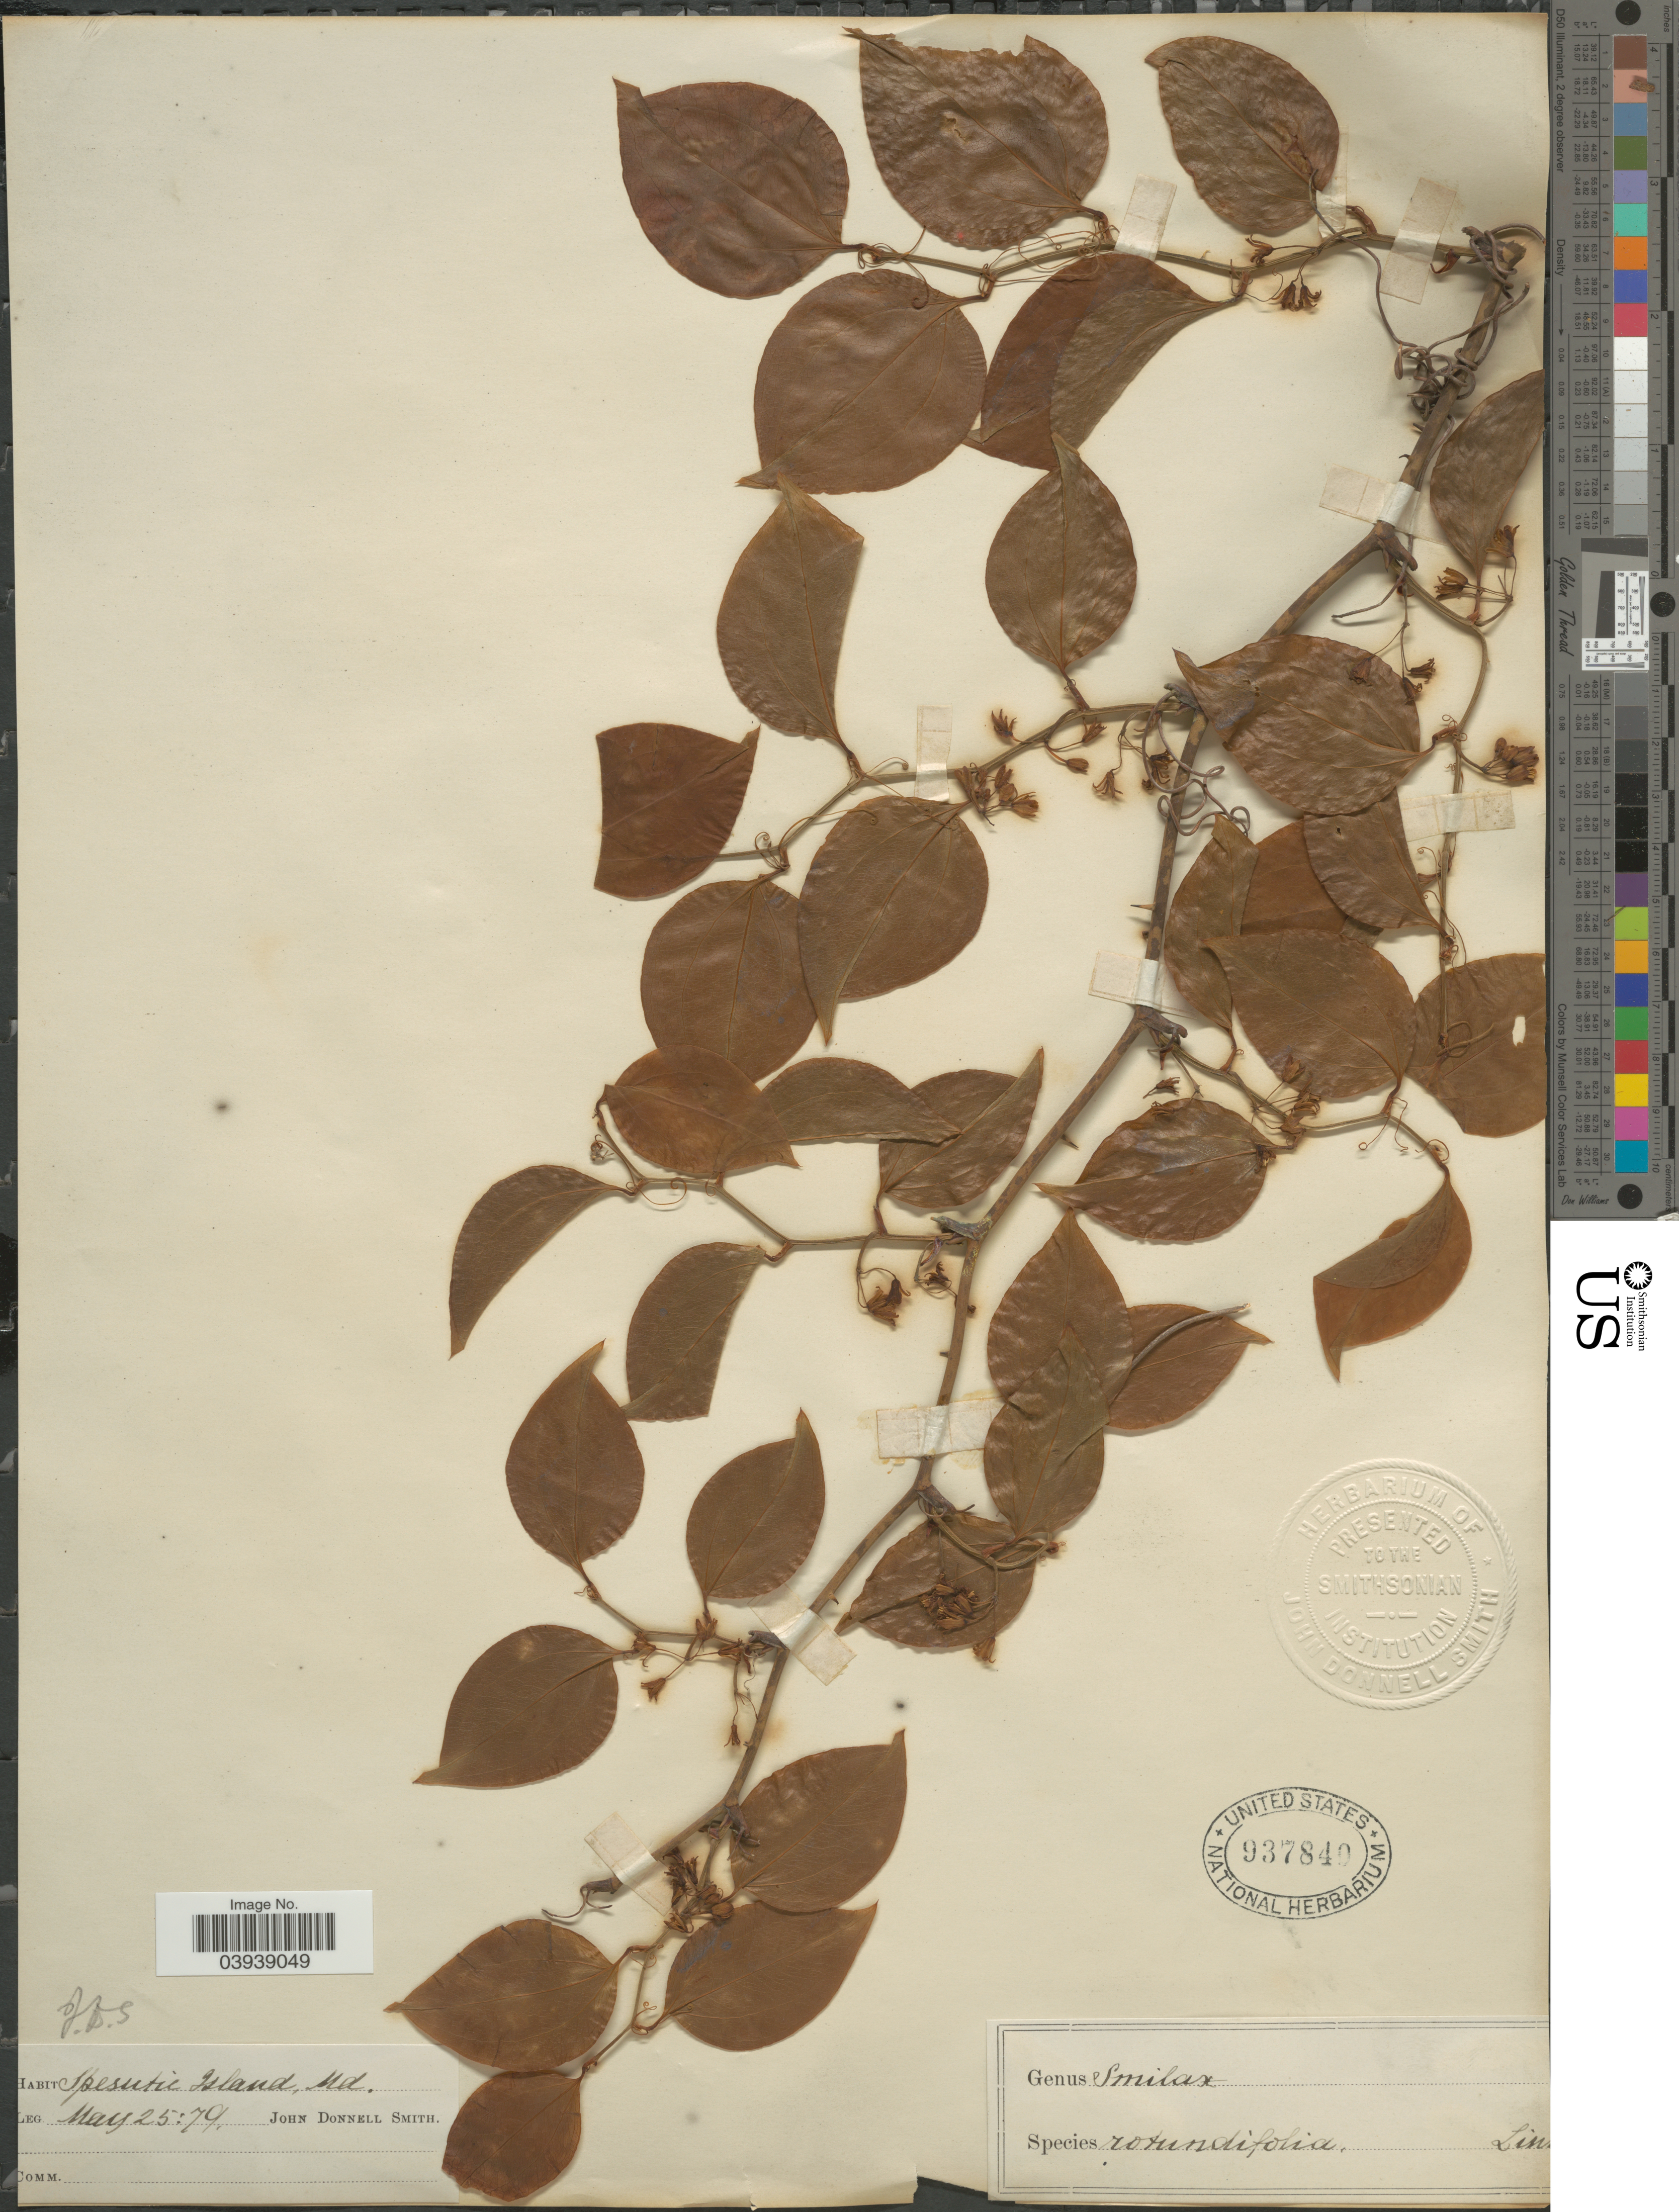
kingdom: Plantae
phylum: Tracheophyta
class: Liliopsida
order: Liliales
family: Smilacaceae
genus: Smilax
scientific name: Smilax rotundifolia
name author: L.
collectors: J. Donnell Smith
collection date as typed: Transcribed d/m/y: 25/5/79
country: United States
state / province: Maryland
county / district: Harford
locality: Spesutie Island.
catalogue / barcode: US 937840